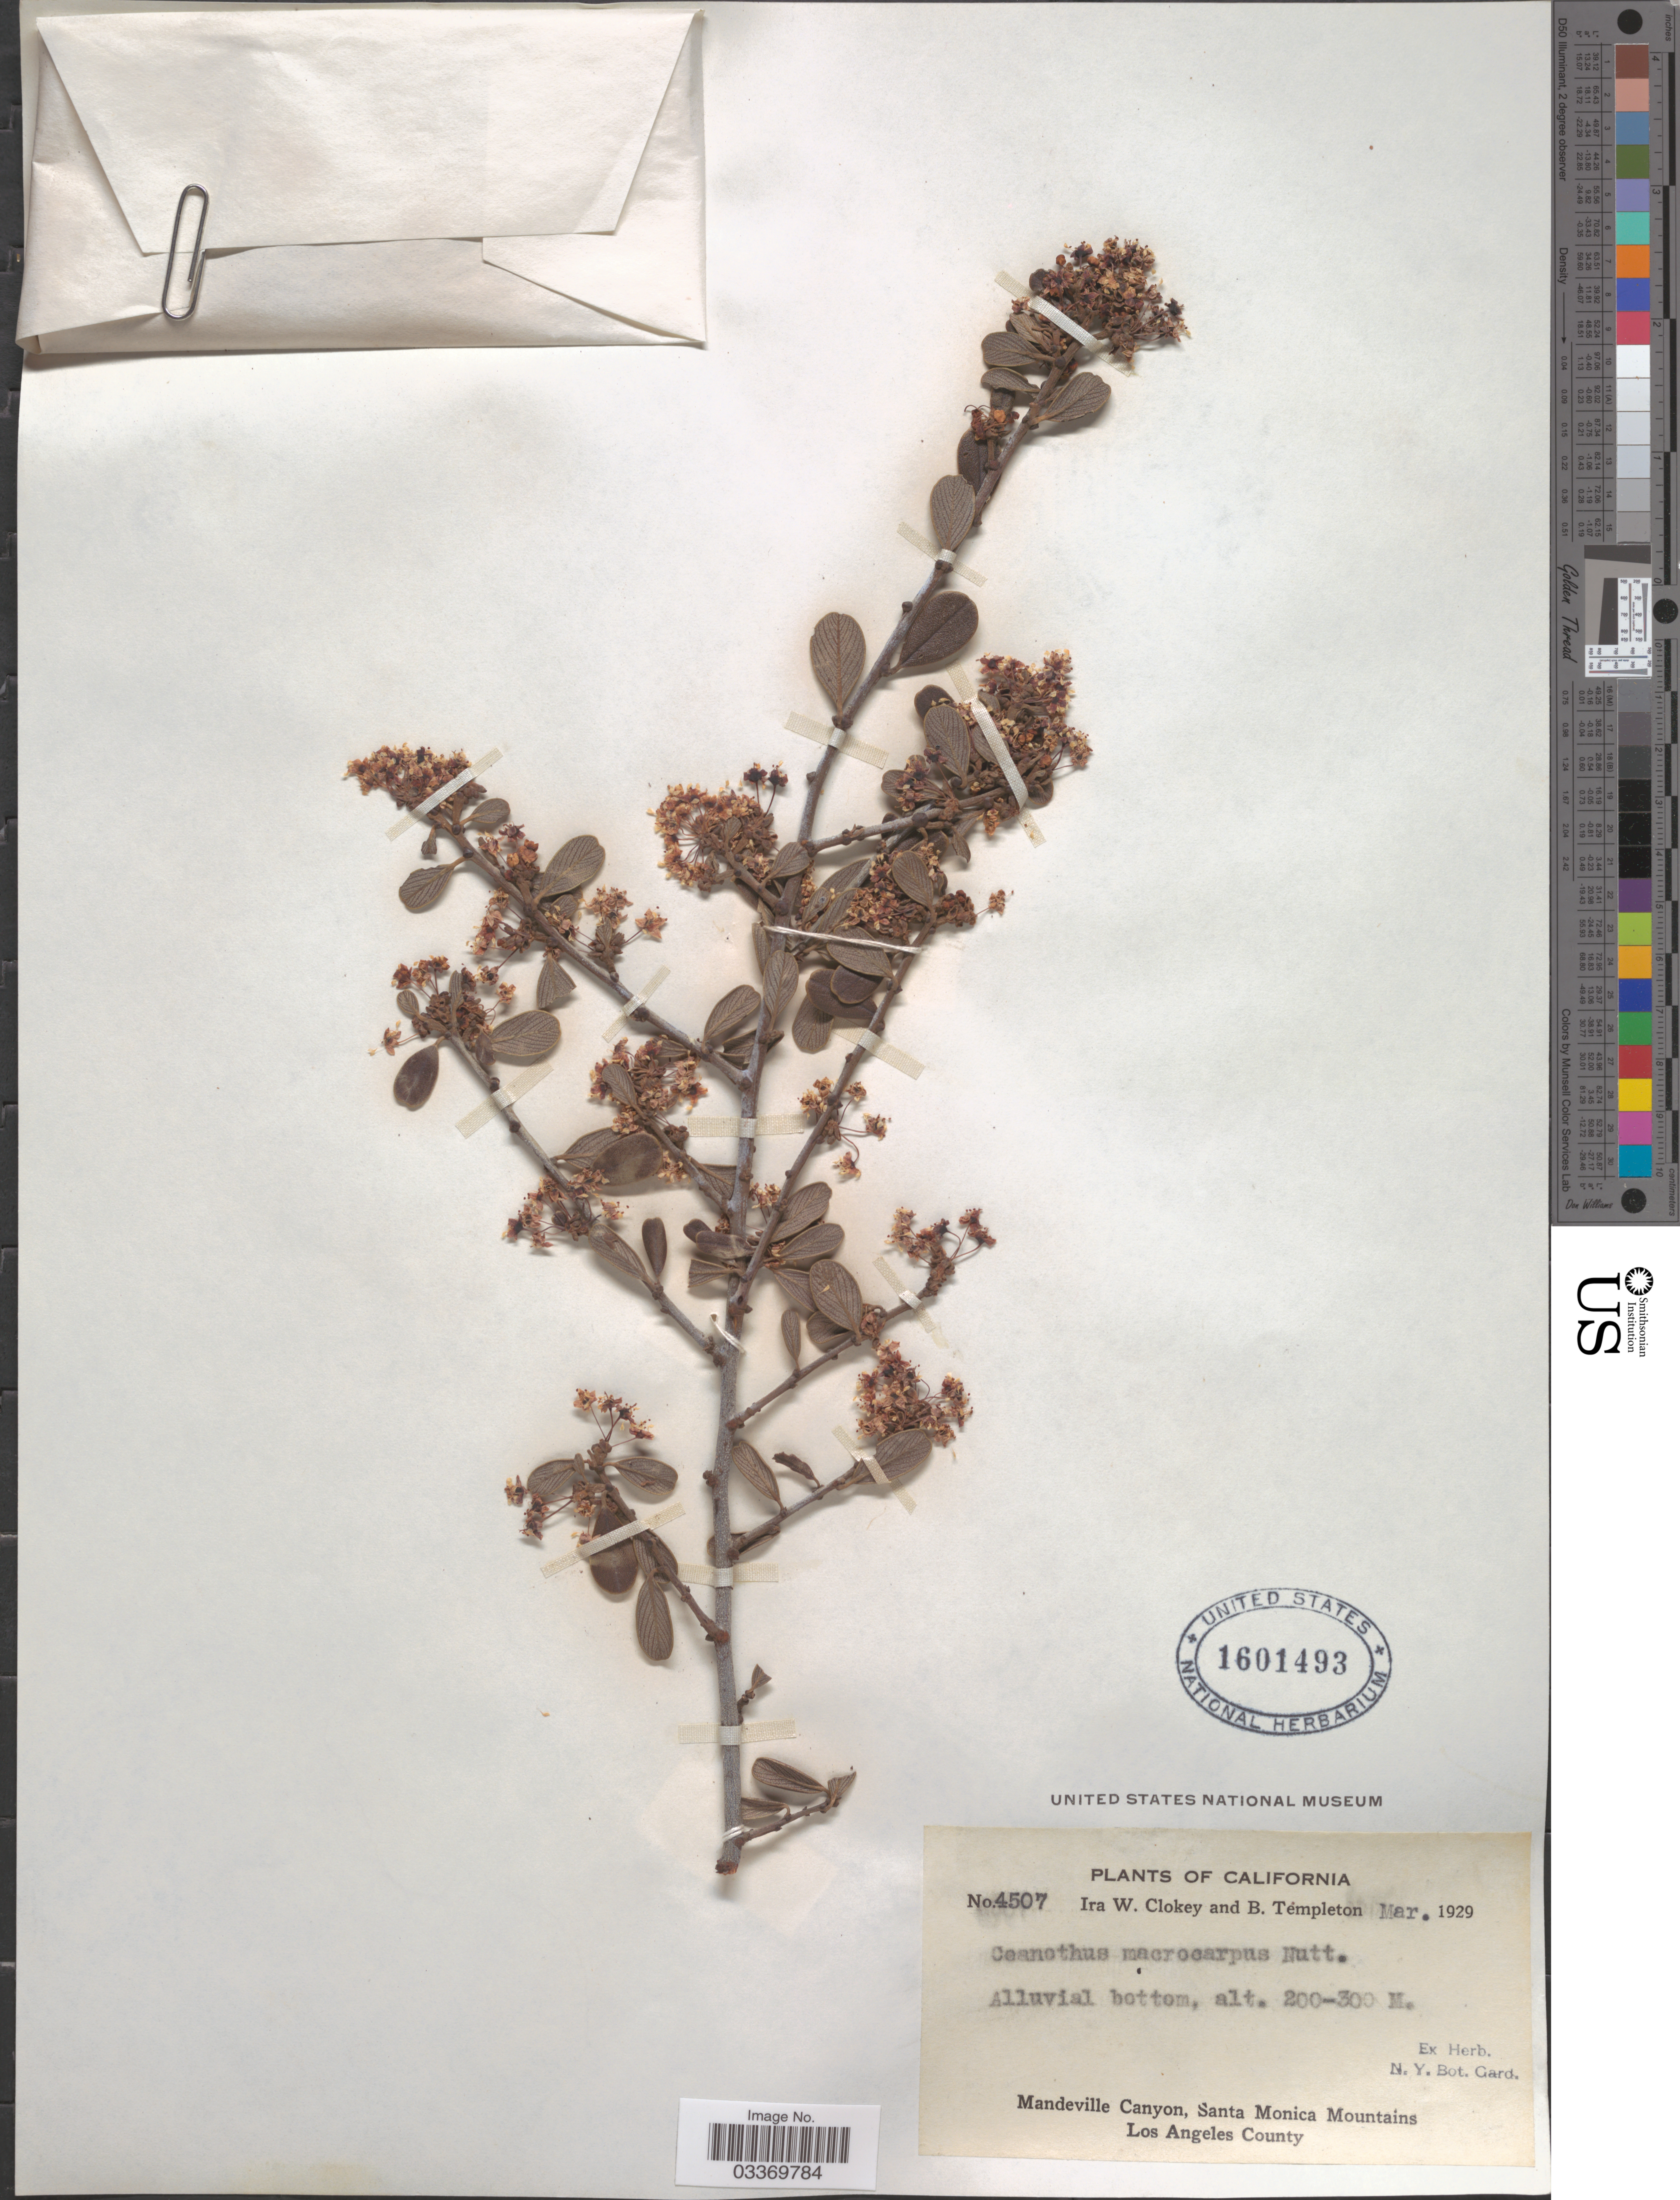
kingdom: Plantae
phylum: Tracheophyta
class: Magnoliopsida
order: Rosales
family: Rhamnaceae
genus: Ceanothus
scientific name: Ceanothus macrocarpus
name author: Cav.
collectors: I. W. Clokey & B. Templeton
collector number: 4507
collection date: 1929-03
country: United States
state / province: California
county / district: Los Angeles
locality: Mandeville Canyon, Santa Monica Mountains. Los Angeles County.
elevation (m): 200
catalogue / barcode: US 1601493